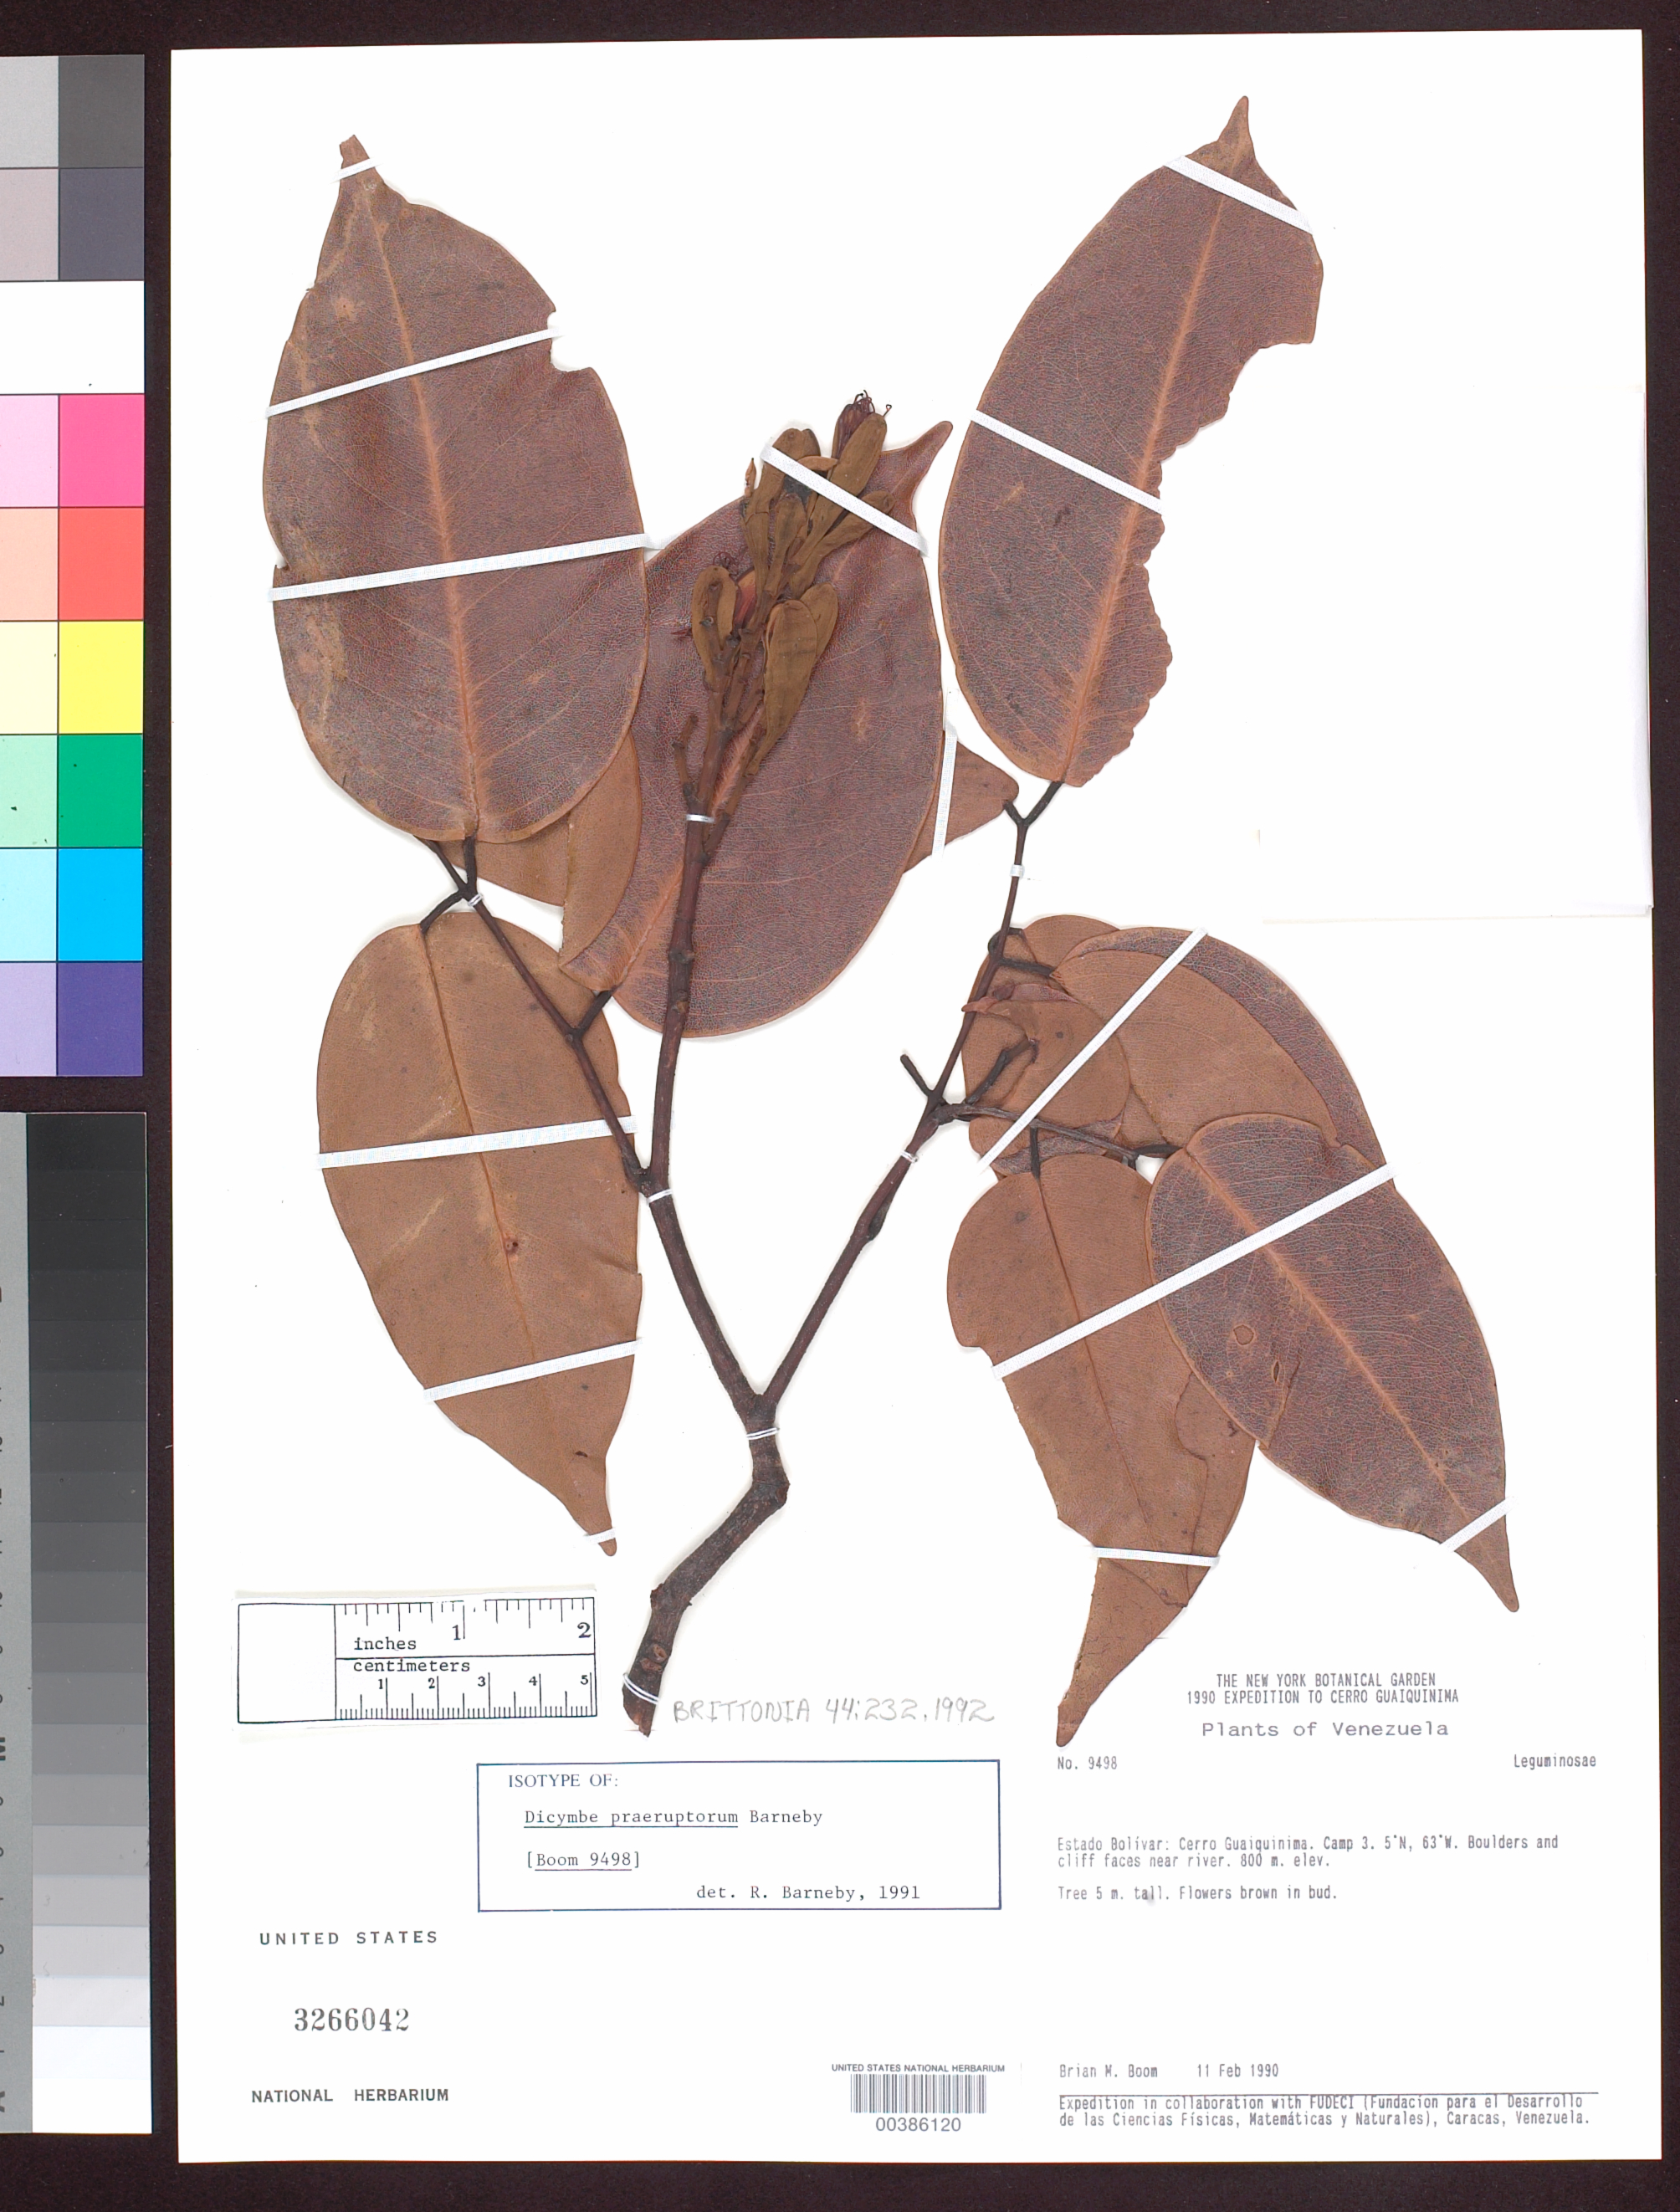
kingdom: Plantae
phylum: Tracheophyta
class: Magnoliopsida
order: Fabales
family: Fabaceae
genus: Dicymbe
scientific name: Dicymbe praeruptorum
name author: Barneby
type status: Isotype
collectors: B. M. Boom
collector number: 9498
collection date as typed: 11 Feb 1990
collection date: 1990-02-11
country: Venezuela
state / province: Bolivar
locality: Cerro Guaiquinima, Camp 3.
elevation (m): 800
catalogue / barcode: US 3266042